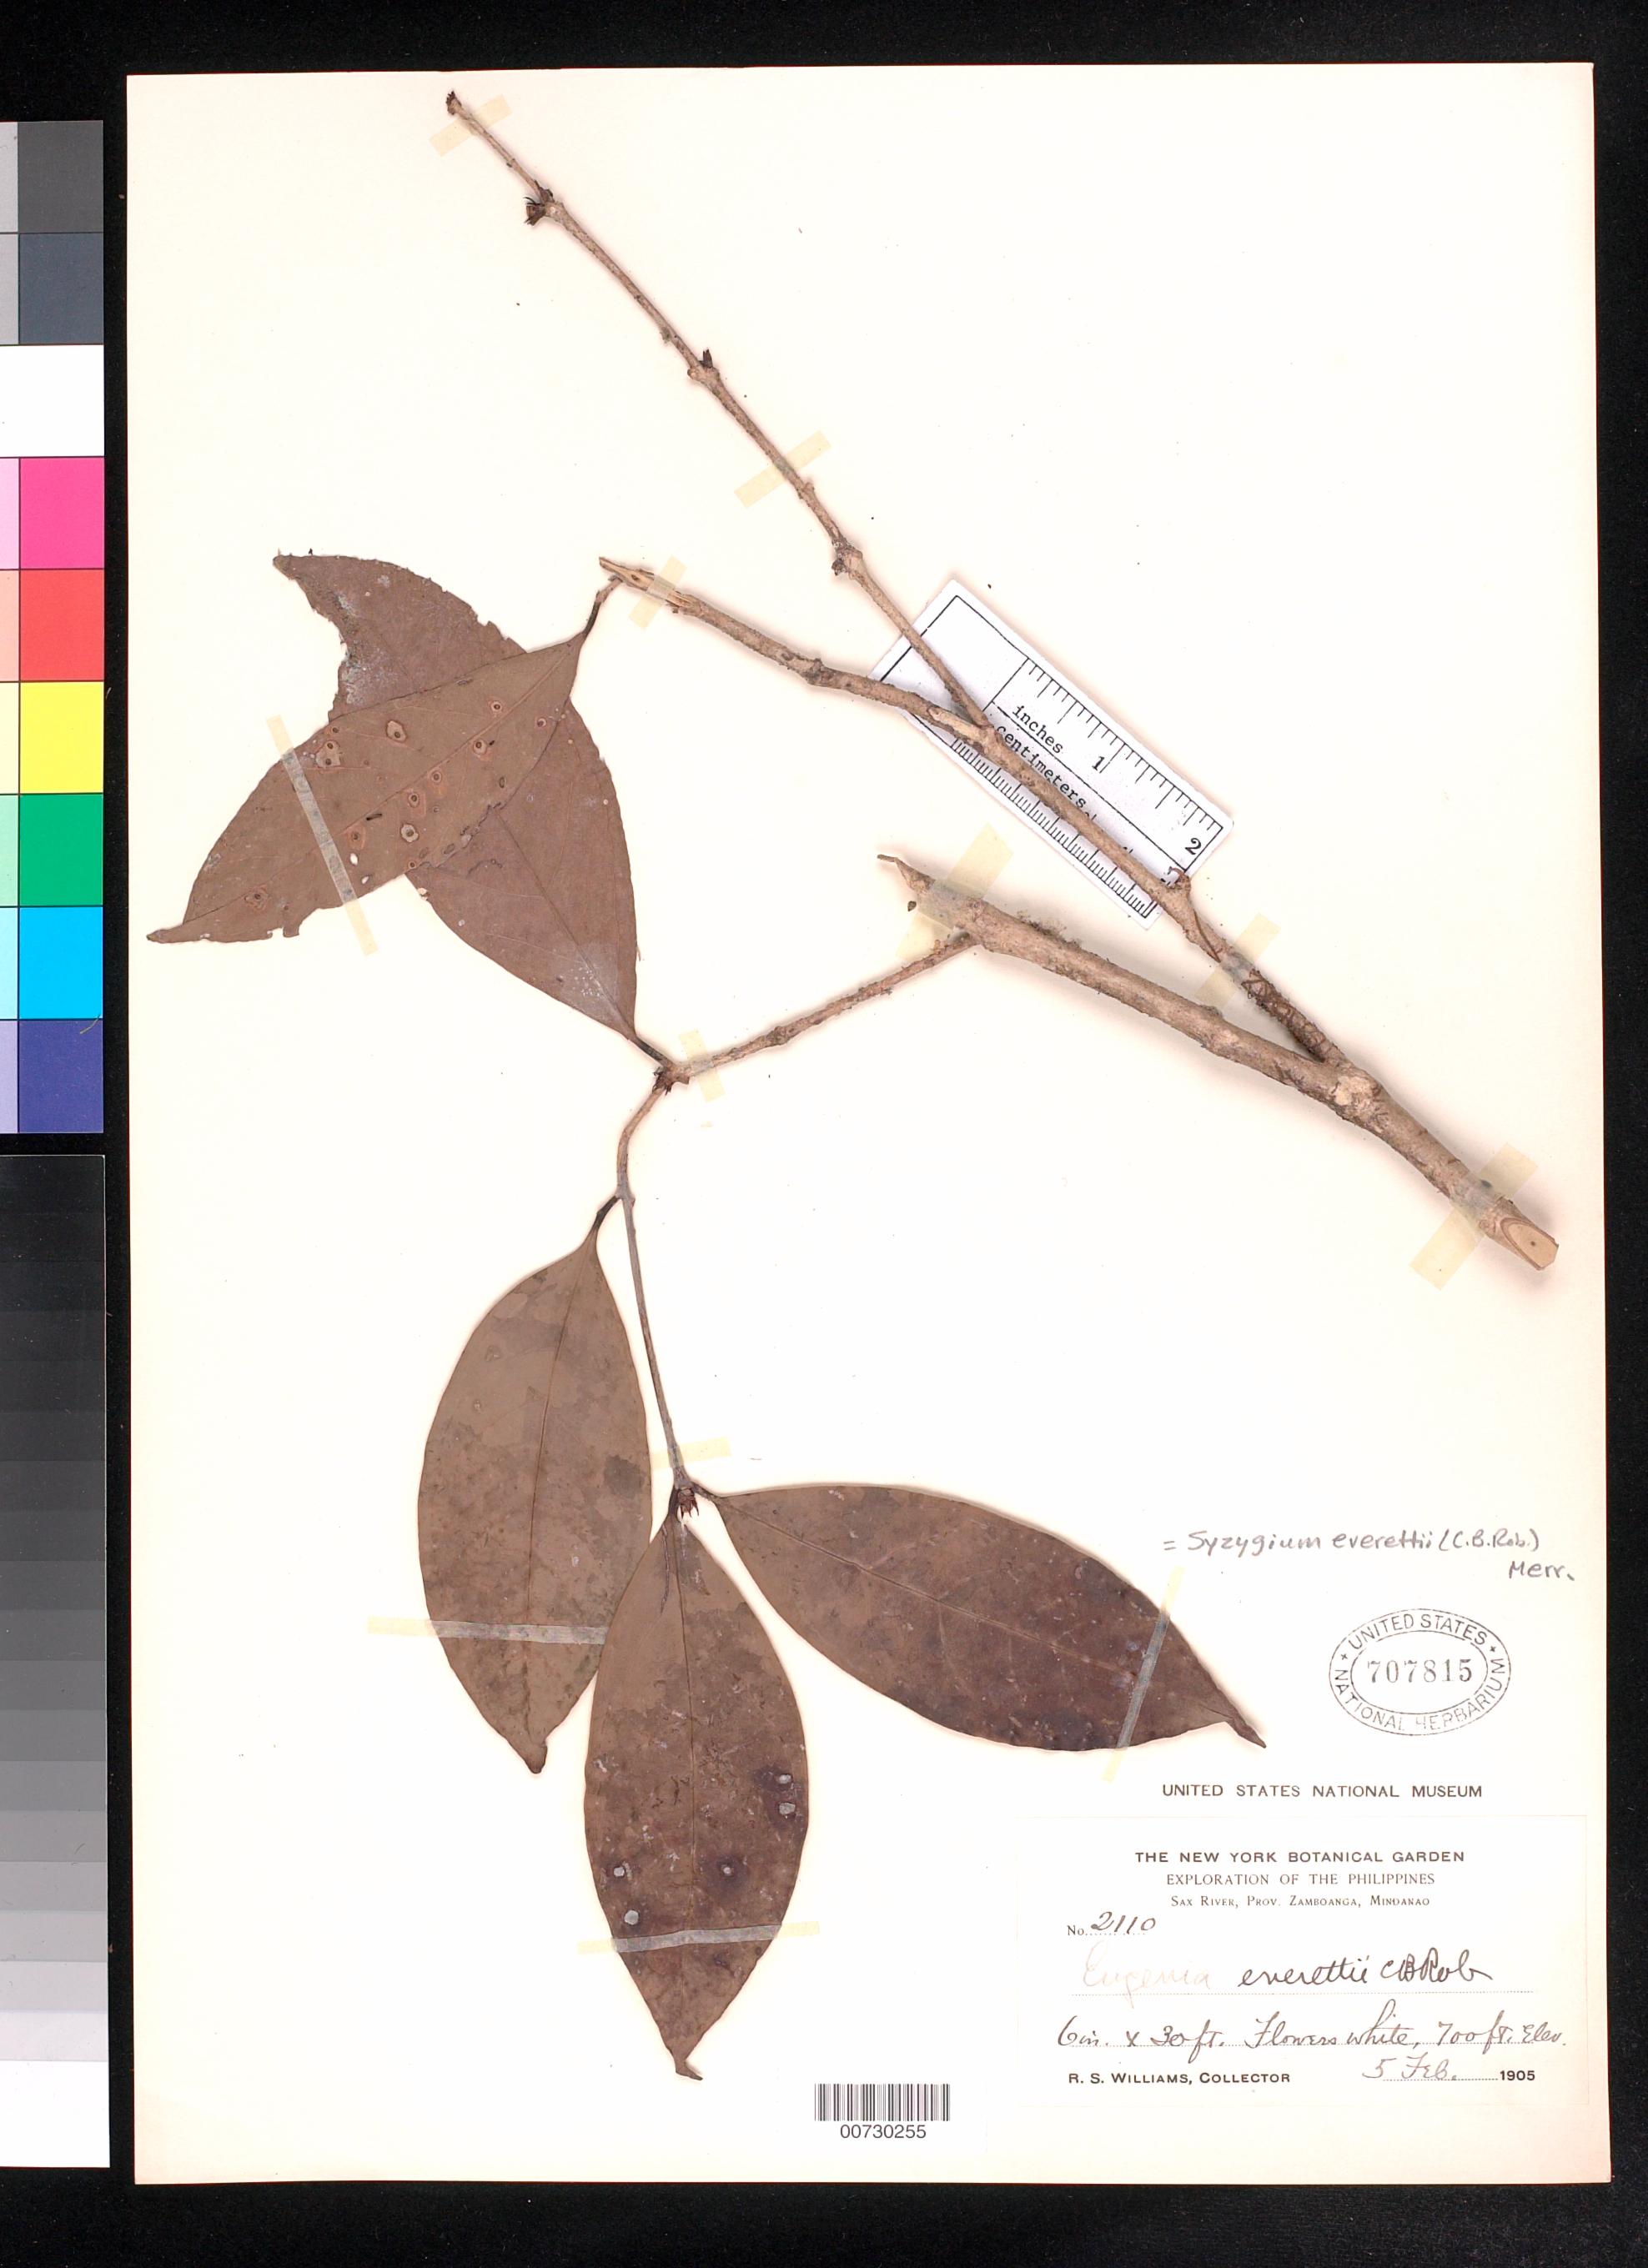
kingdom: Plantae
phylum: Tracheophyta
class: Magnoliopsida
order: Myrtales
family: Myrtaceae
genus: Syzygium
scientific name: Syzygium everettii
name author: (C.B. Rob.) Merr.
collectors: R. S. Williams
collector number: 2110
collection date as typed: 05 Feb 1905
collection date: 1905-02-05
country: Philippines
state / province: Zamboanga Peninsula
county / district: Mindanao Island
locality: Sax River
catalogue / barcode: US 707815